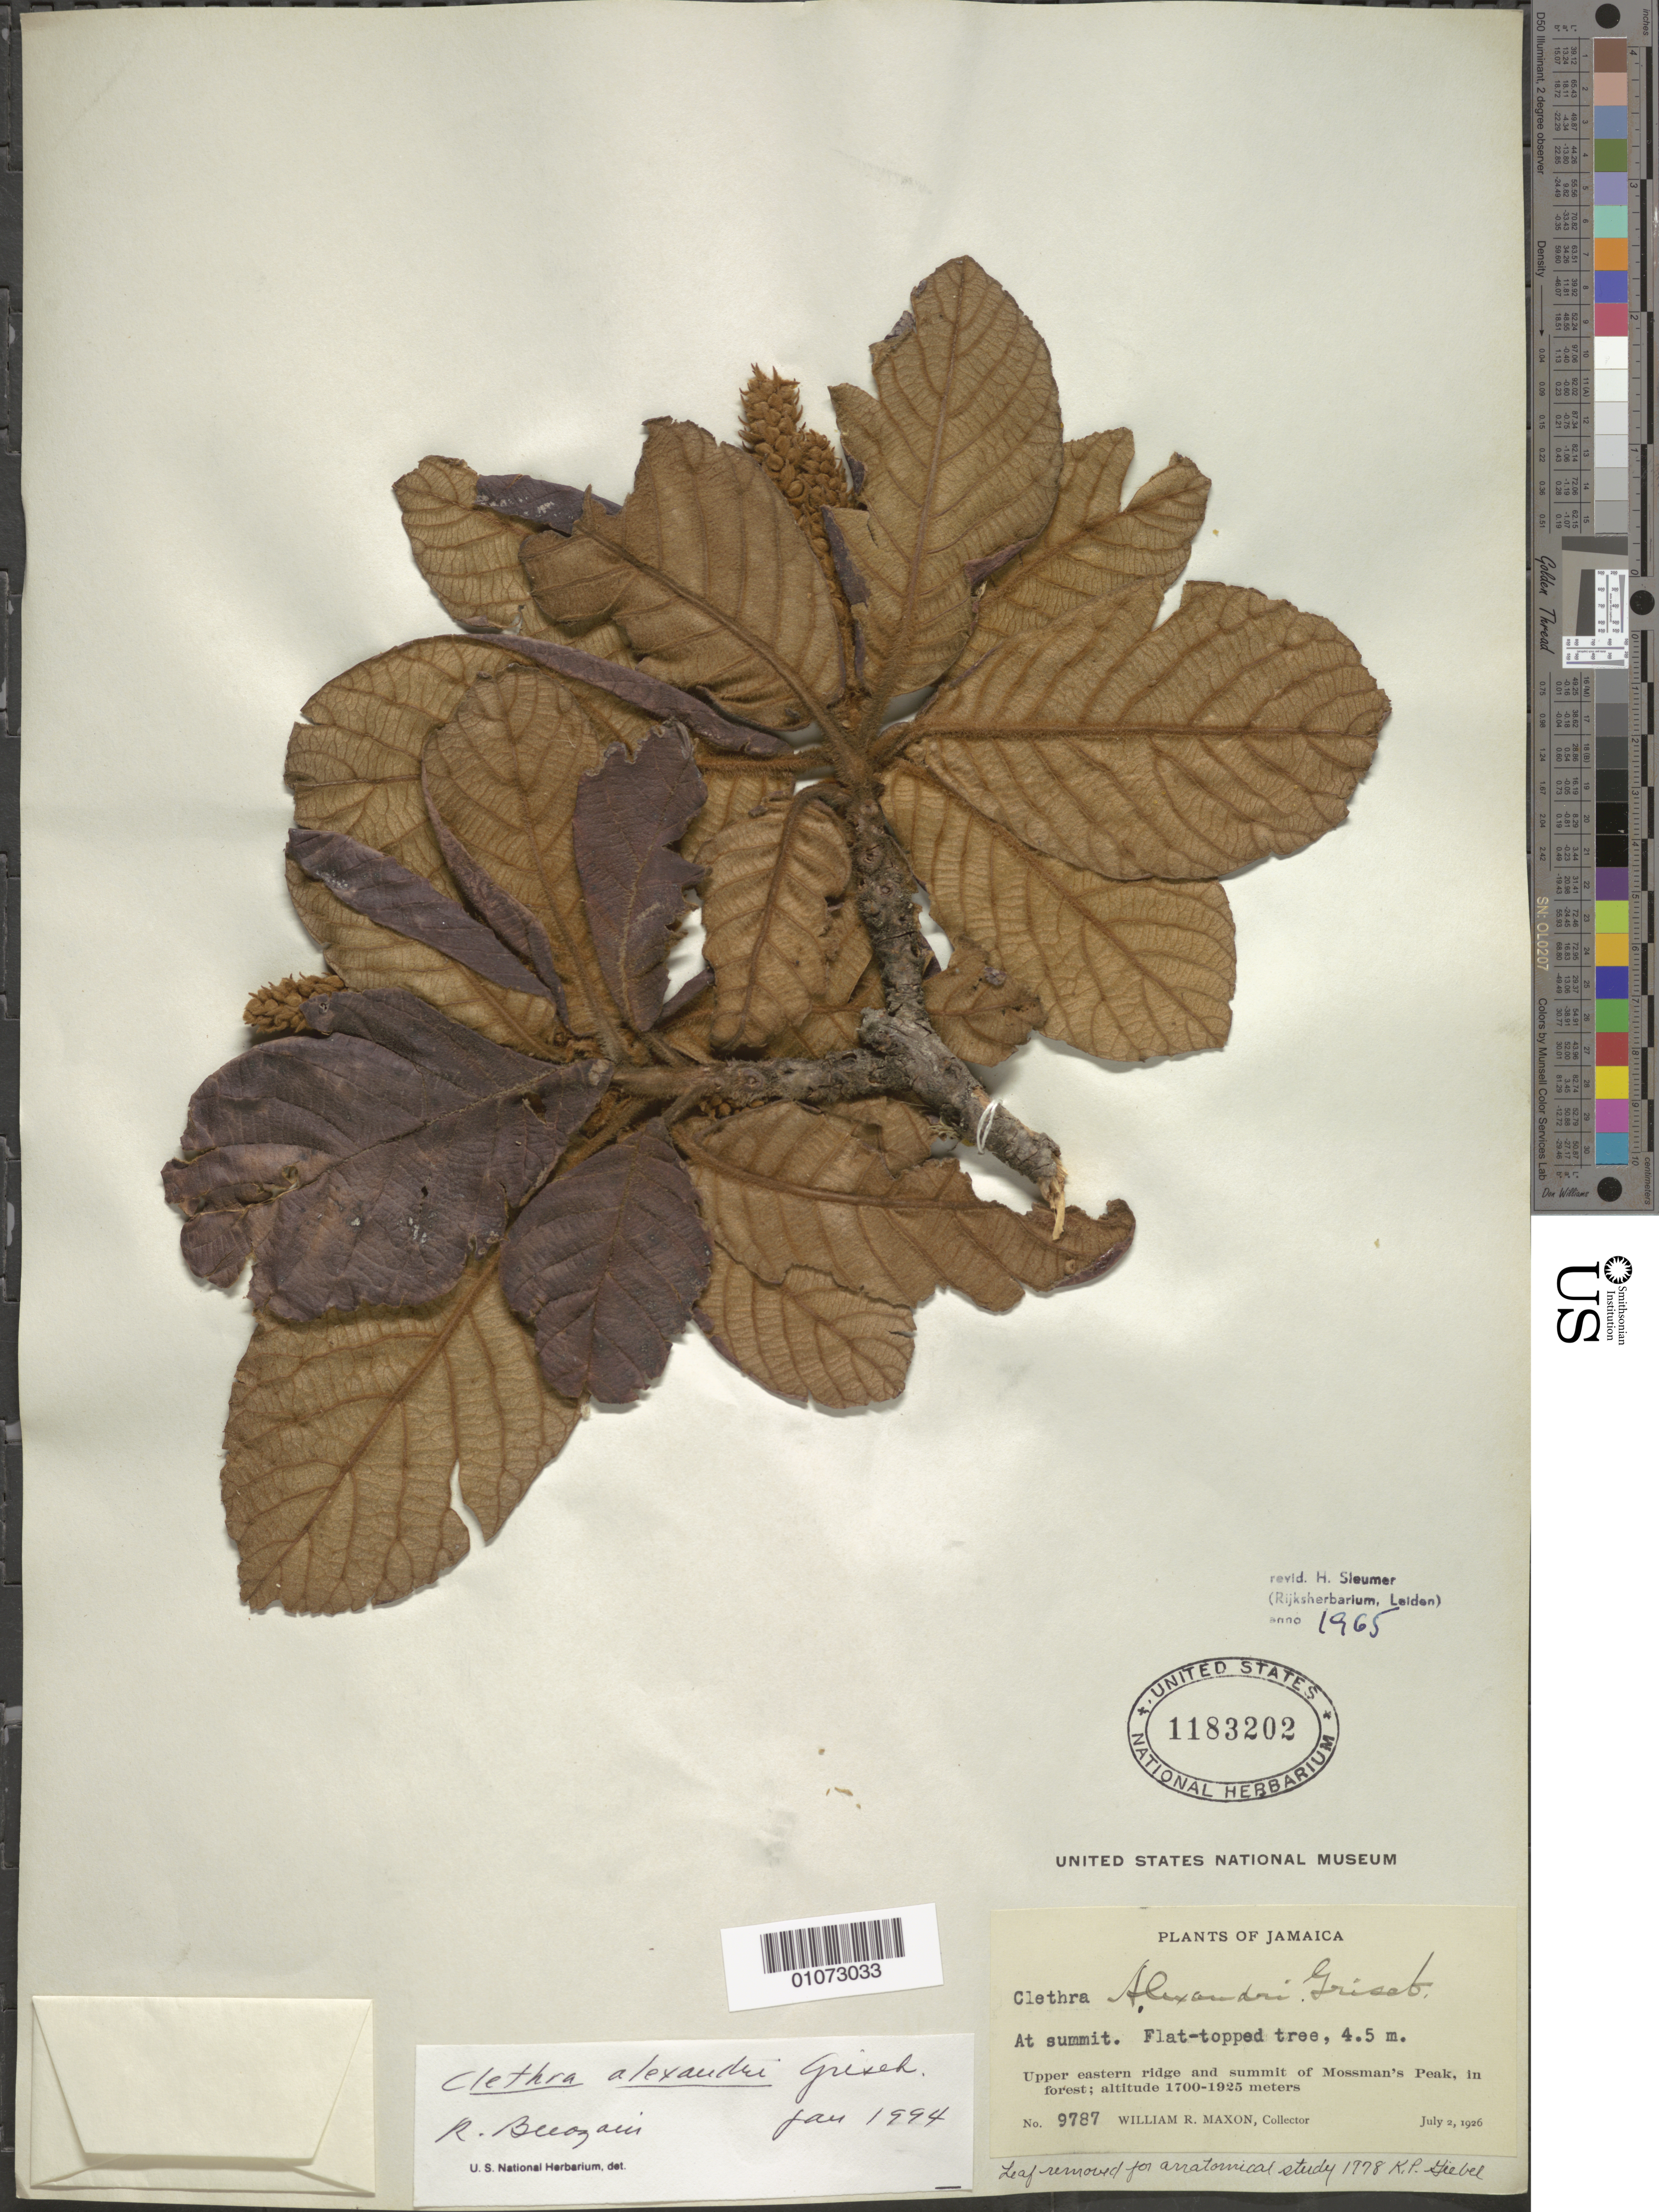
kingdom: Plantae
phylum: Tracheophyta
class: Magnoliopsida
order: Ericales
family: Clethraceae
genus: Clethra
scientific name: Clethra alexandri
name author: Griseb.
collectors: W. R. Maxon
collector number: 9787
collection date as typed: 02 Jul 1926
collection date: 1926-07-02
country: Jamaica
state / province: Saint Thomas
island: Jamaica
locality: Upper eastern ridge and summit of Mossman's Peak, in forest.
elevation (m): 1700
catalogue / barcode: US 1183202